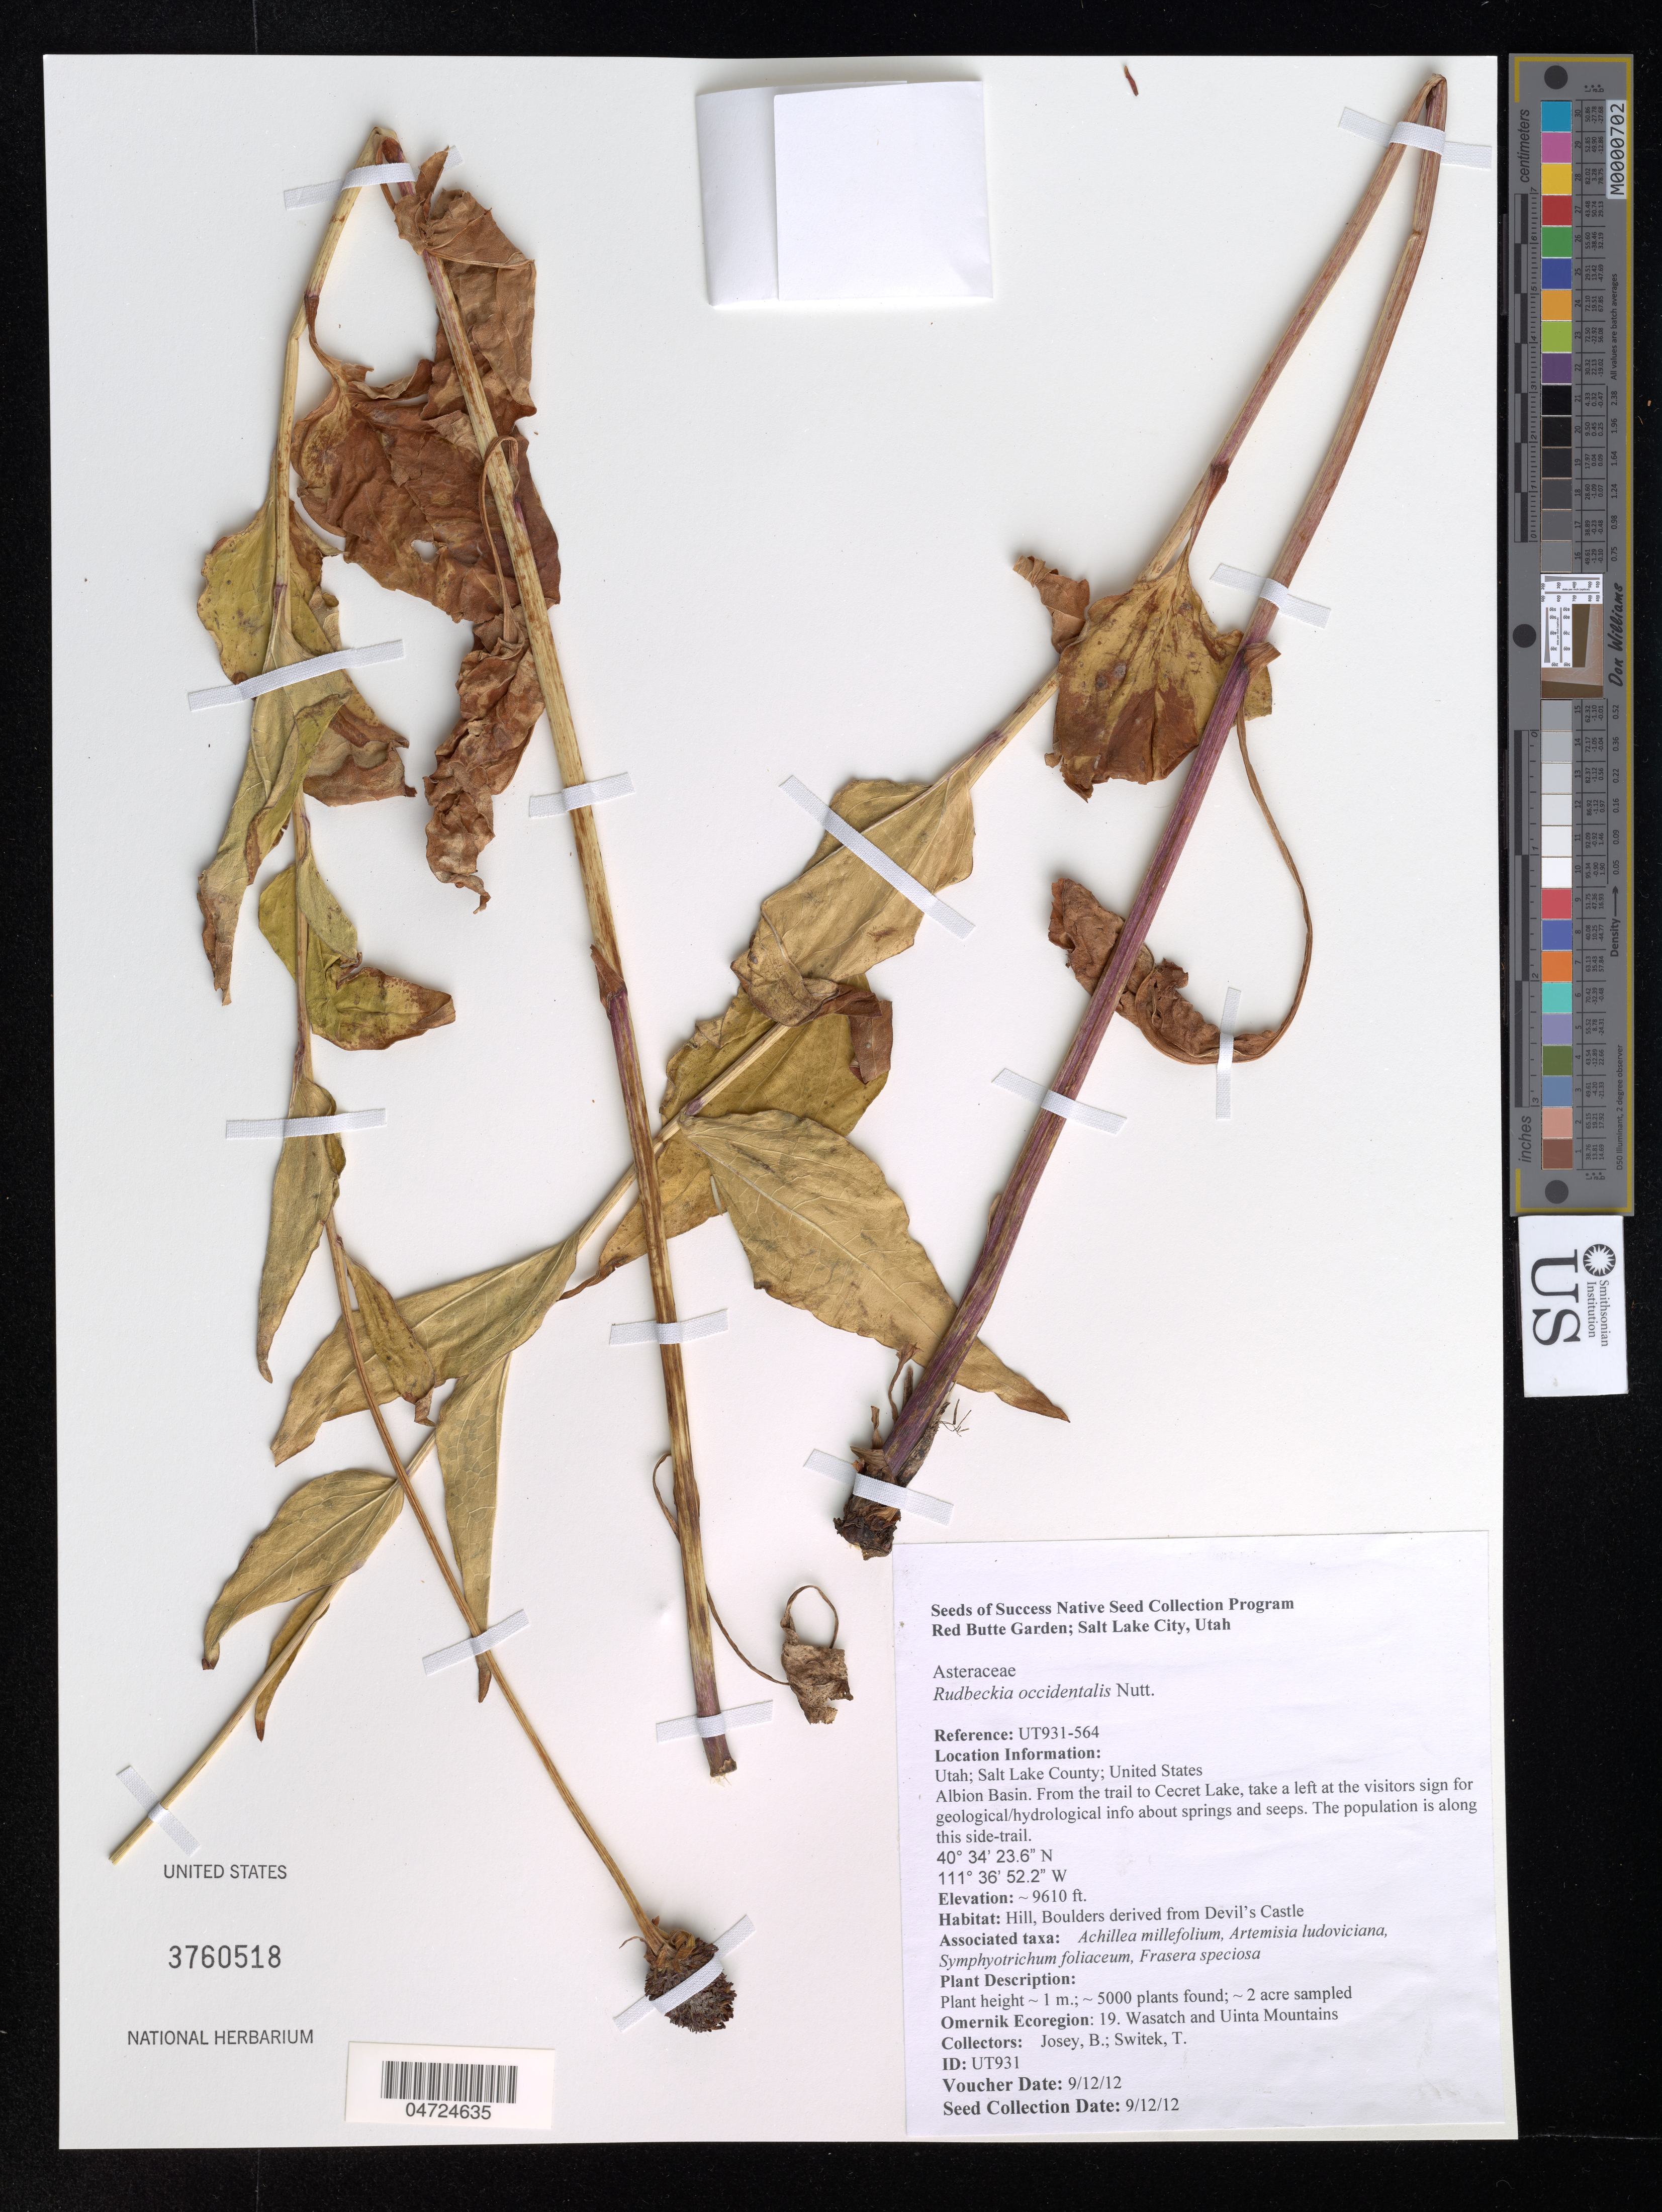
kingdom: Plantae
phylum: Tracheophyta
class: Magnoliopsida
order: Asterales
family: Asteraceae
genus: Rudbeckia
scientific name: Rudbeckia occidentalis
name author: Nutt.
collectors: B. Josey & T. Switek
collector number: UT931-564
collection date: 2012-09-12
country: United States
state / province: Utah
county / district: Salt Lake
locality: Salt Lake County. Albion Basin. From the trail to Cecret Lake, take a left. Omernik Ecoregion: 19. Wasatch and Uinta Mountains.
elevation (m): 2929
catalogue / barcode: US 3760518